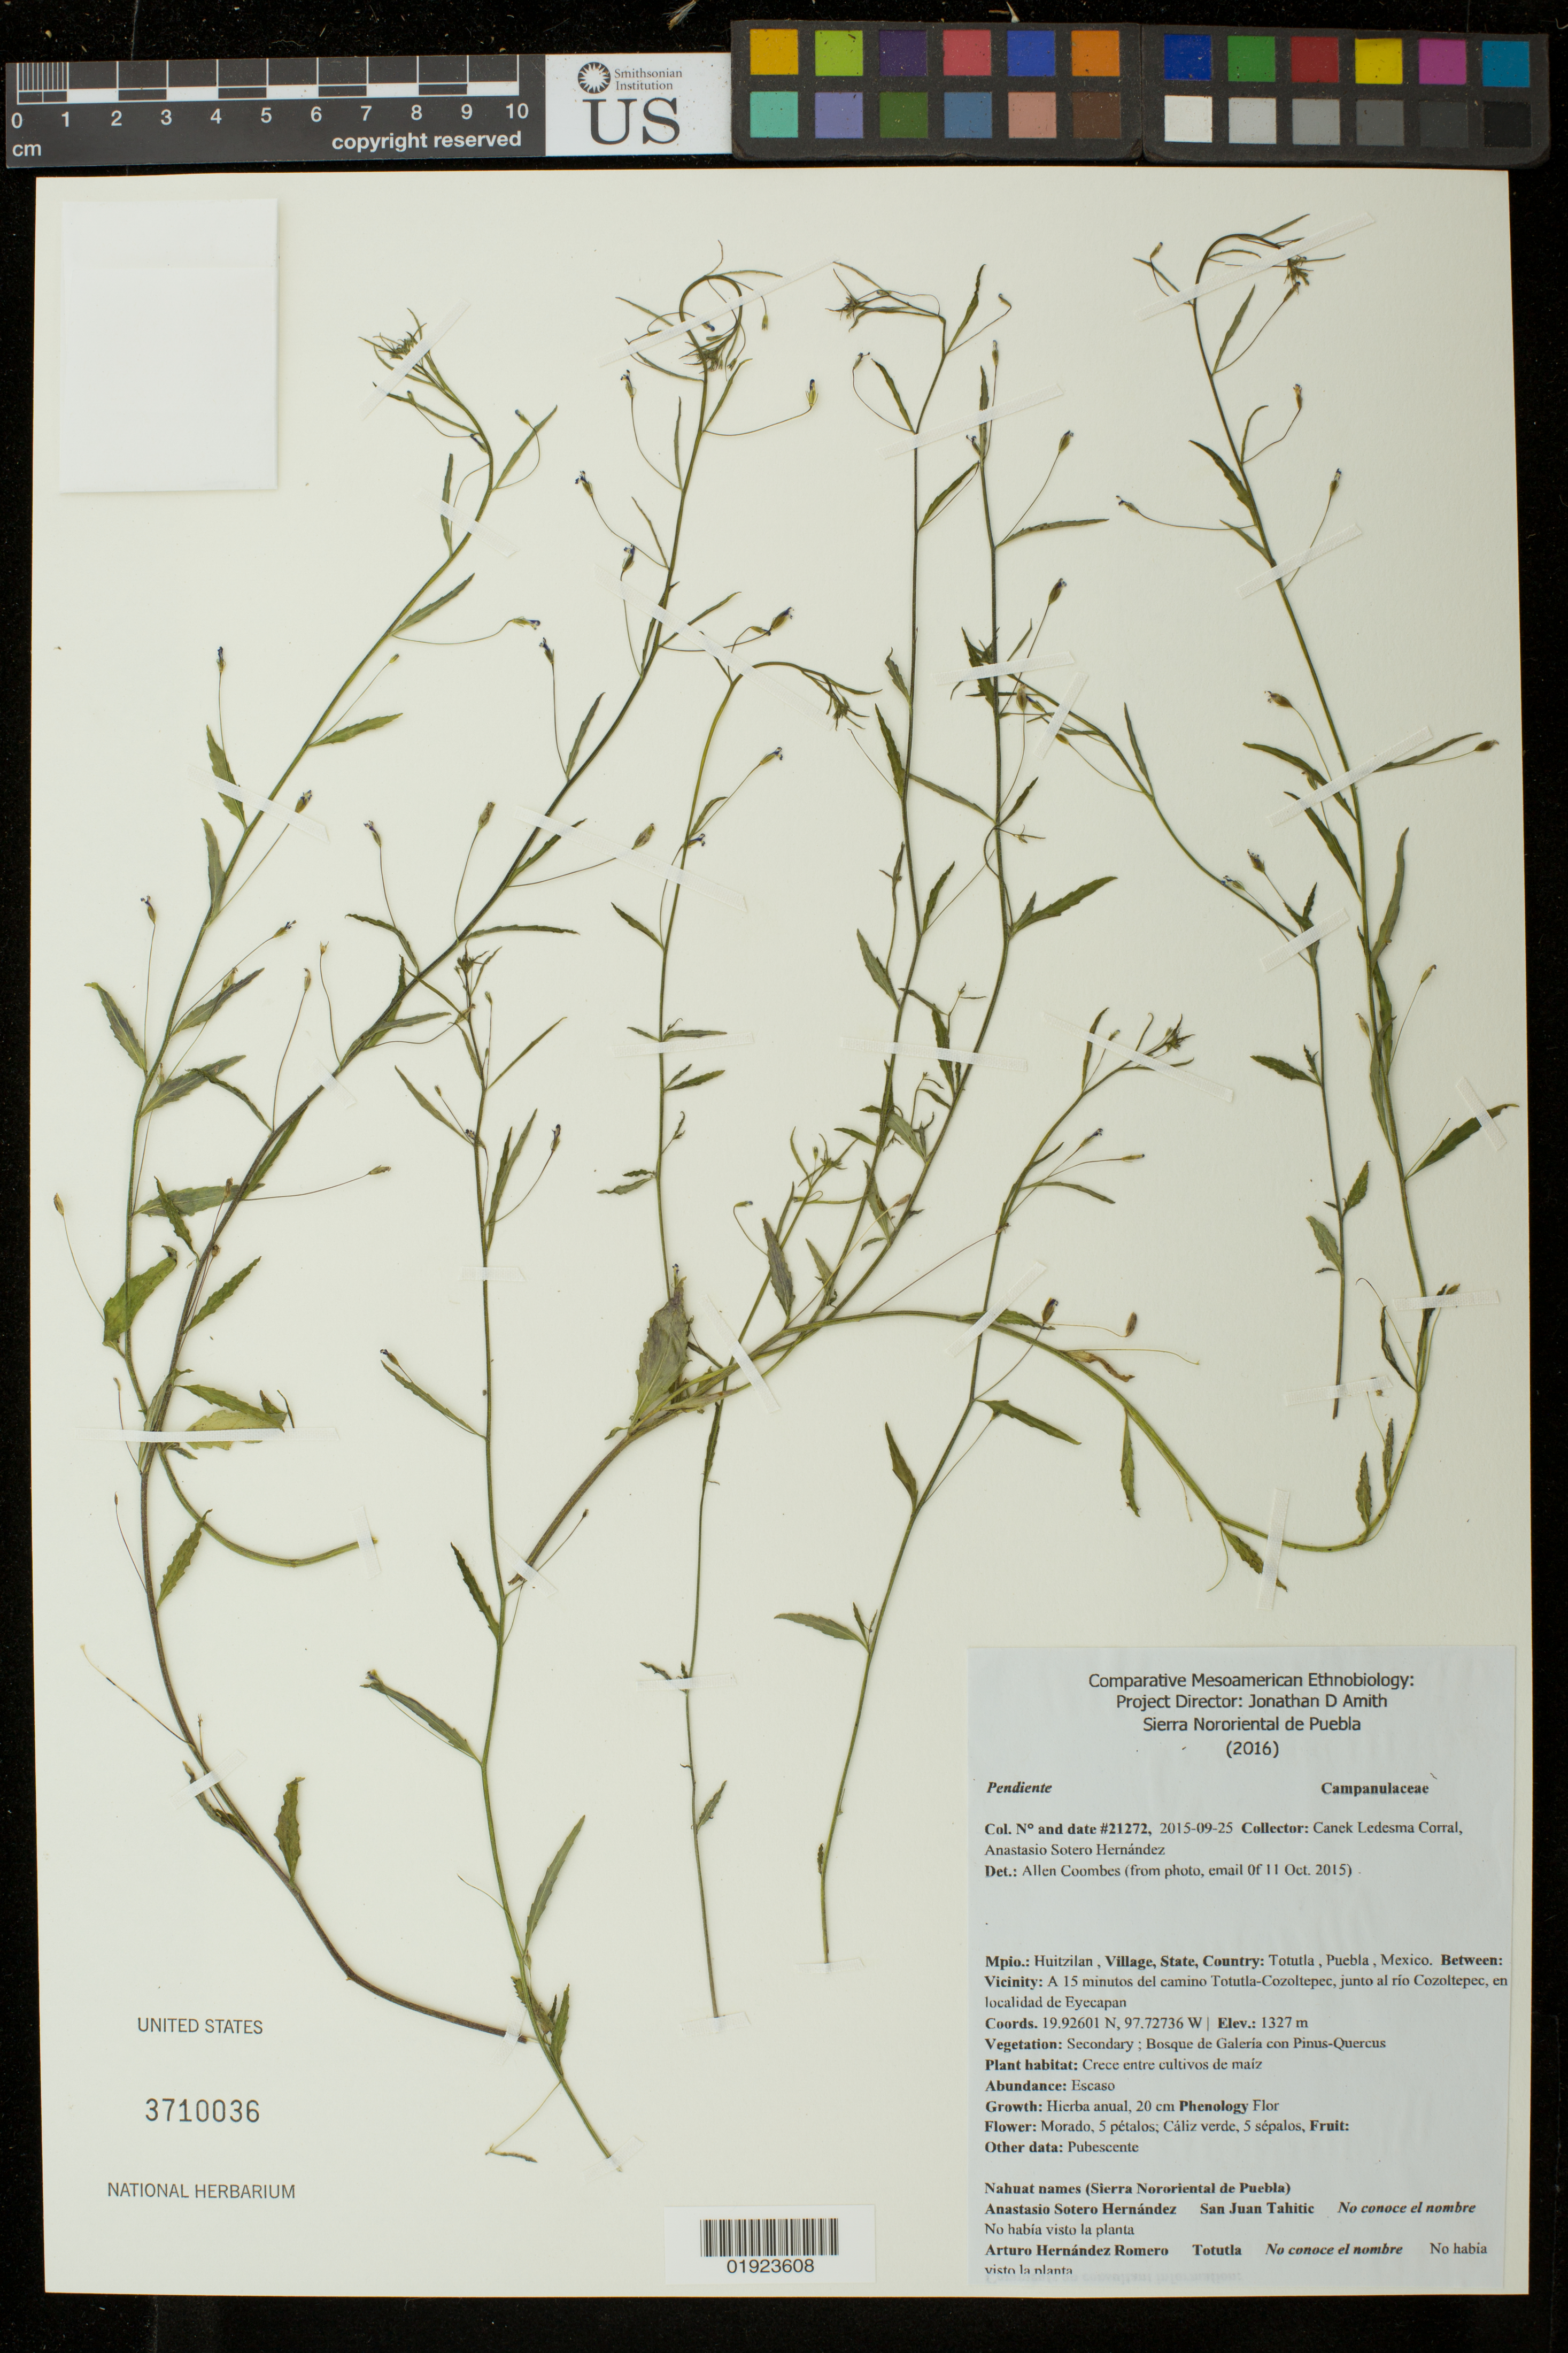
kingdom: Plantae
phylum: Tracheophyta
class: Magnoliopsida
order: Asterales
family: Campanulaceae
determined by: Coombes, Allen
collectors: Canek Ledesma C. & A. Sotero H.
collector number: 21272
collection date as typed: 2015-09-25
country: Mexico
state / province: Puebla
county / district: Huitzilan de Serdán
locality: Totutla, Puebla, Mexico, A 15 minutos del camino Totutla-Cozoltepec, junto al rio Cozoltepec, en la localidad de Eyecapan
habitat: Secondary; bosque de Galeria con Pinus-Quercus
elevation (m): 1327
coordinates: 19.92601N, 97.72736W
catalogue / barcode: US 3710036